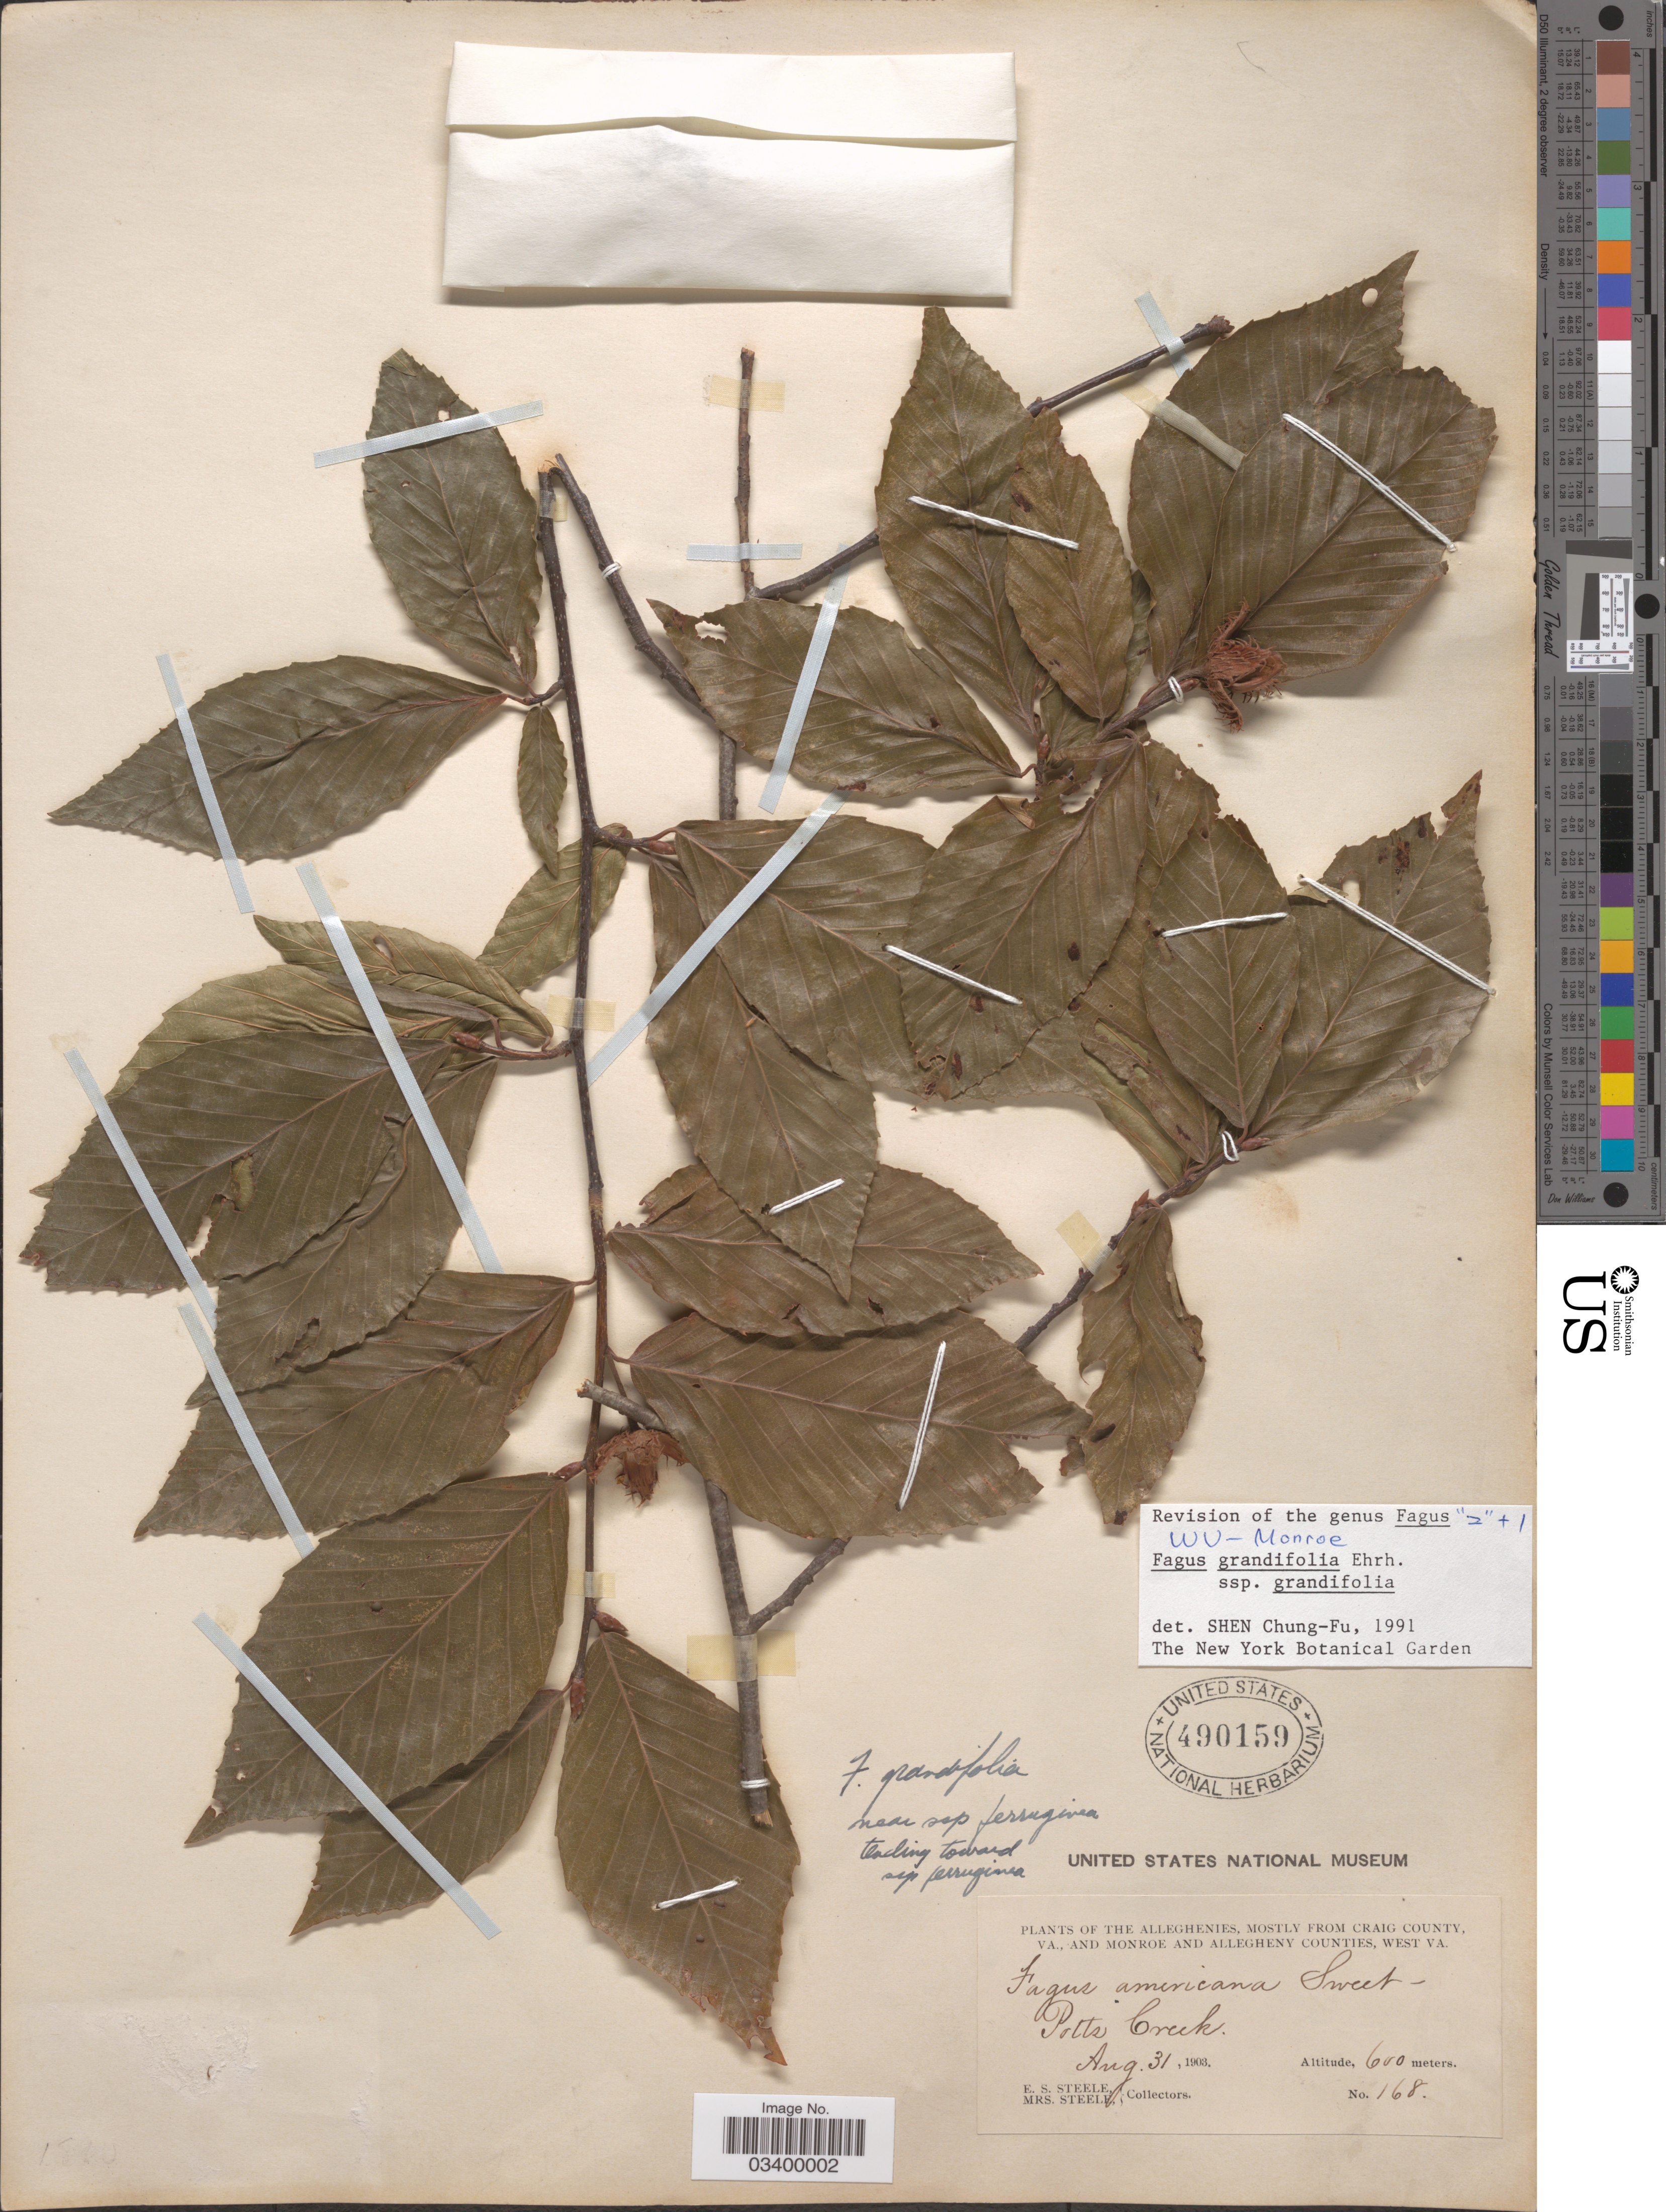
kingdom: Plantae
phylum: Tracheophyta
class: Magnoliopsida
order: Fagales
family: Fagaceae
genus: Fagus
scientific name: Fagus grandifolia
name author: Ehrh.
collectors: E. Steele & Mrs. E. S. Steele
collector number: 168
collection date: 1903-08-31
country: United States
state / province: Virginia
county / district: Craig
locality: The Alleghenies, mostly from Craig County, Va., and Monroe and Allegheny Counties, West Va. Potts Creek.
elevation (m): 600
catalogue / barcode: US 490159